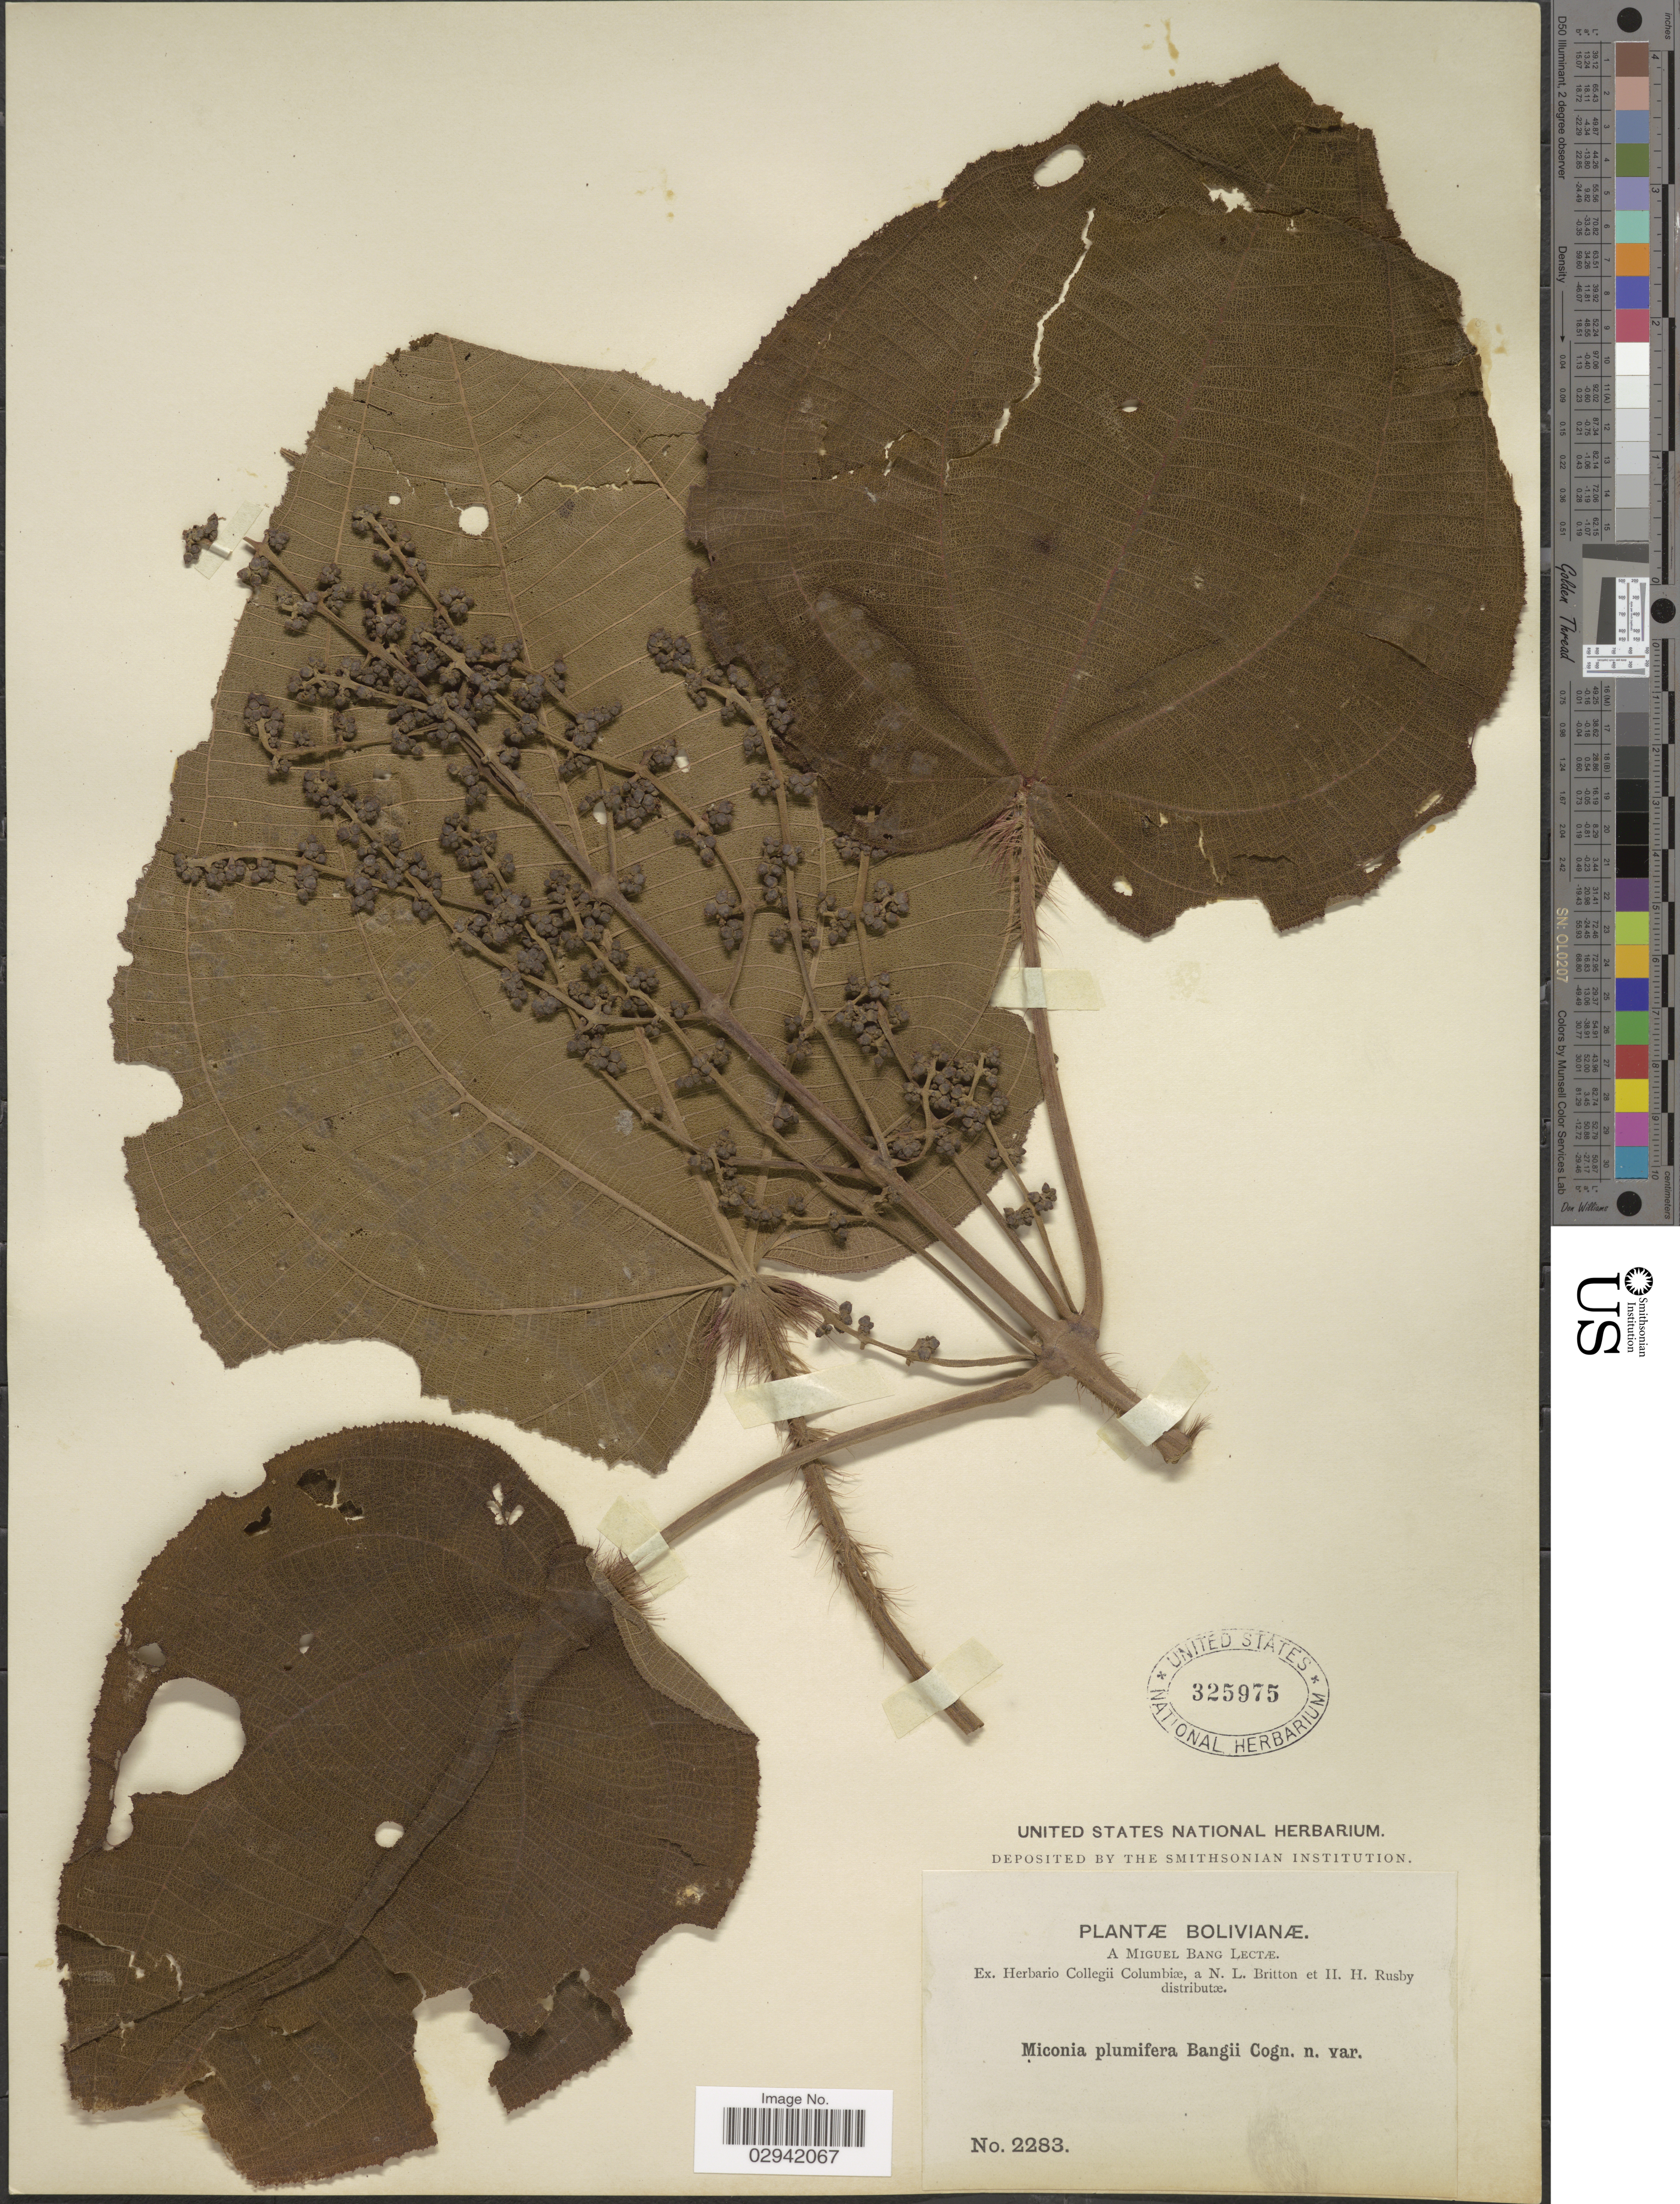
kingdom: Plantae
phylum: Tracheophyta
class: Magnoliopsida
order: Myrtales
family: Melastomataceae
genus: Miconia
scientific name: Miconia plumifera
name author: Triana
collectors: M. Bang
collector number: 2283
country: Bolivia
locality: Bolivianæ.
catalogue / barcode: US 325975